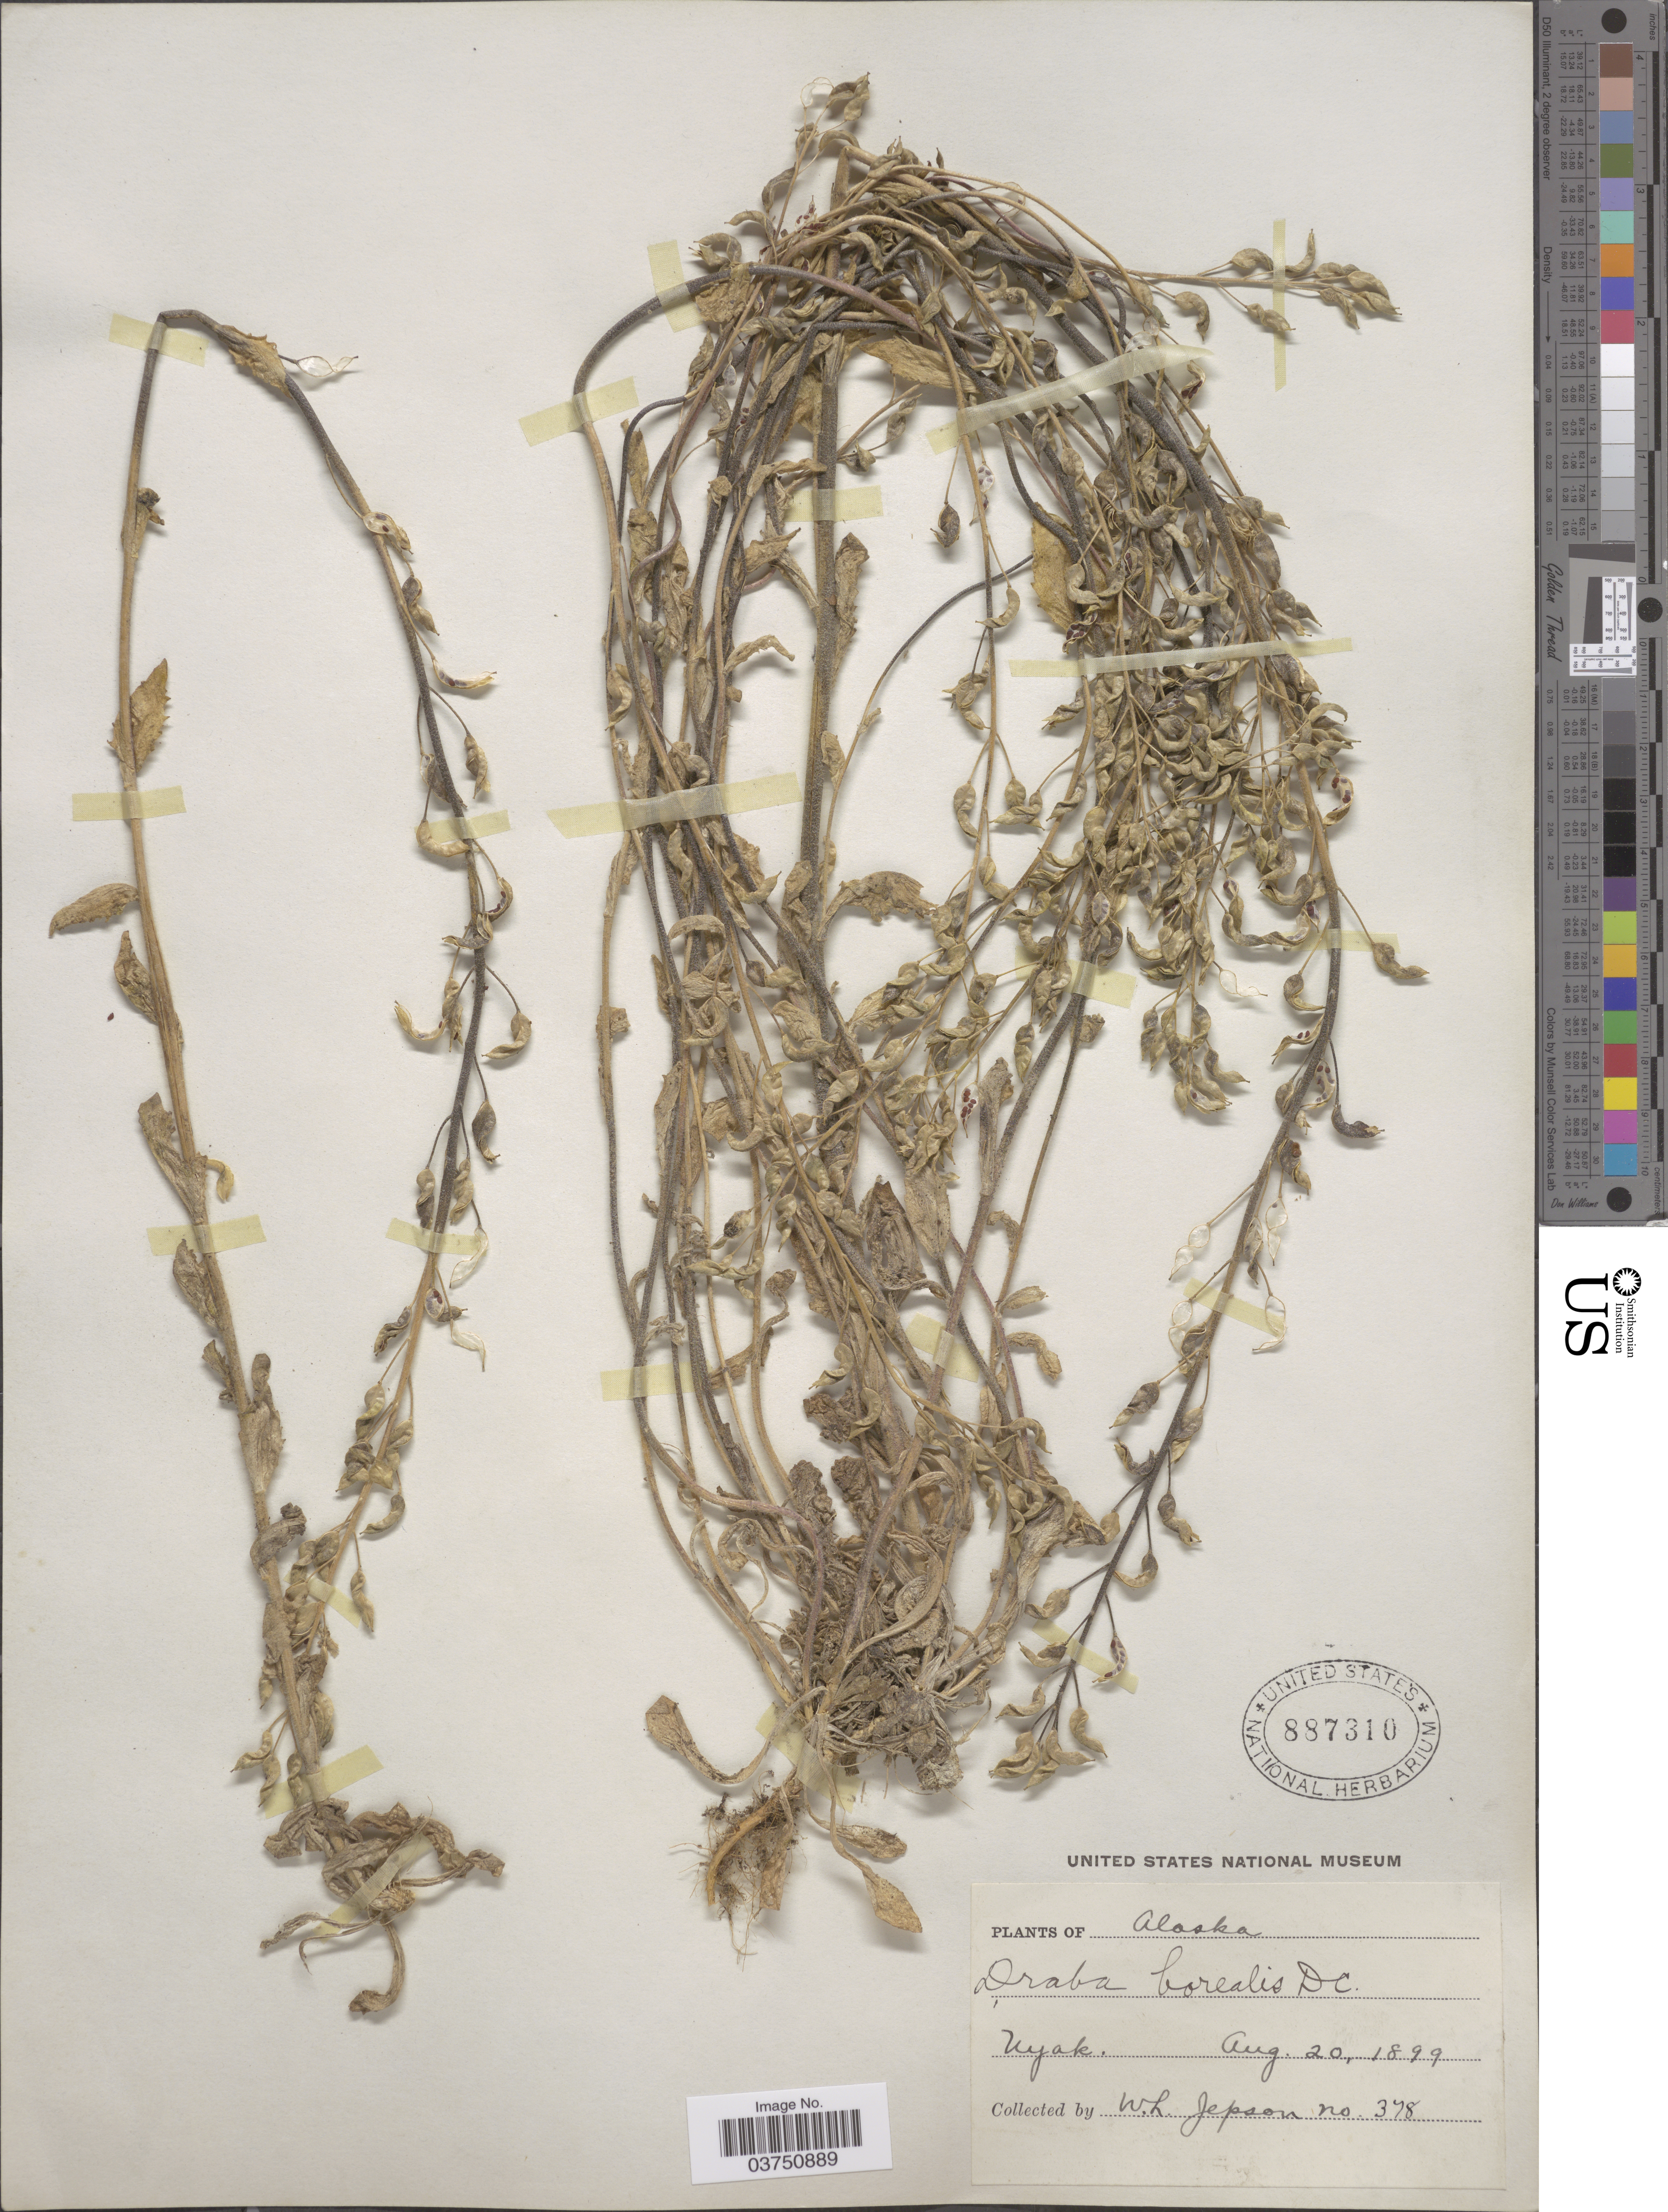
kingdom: Plantae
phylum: Tracheophyta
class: Magnoliopsida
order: Brassicales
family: Brassicaceae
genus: Draba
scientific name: Draba borealis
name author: DC.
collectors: W. L. Jepson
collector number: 378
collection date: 1899-08-20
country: United States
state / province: Alaska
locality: Uyak.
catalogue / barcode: US 887310